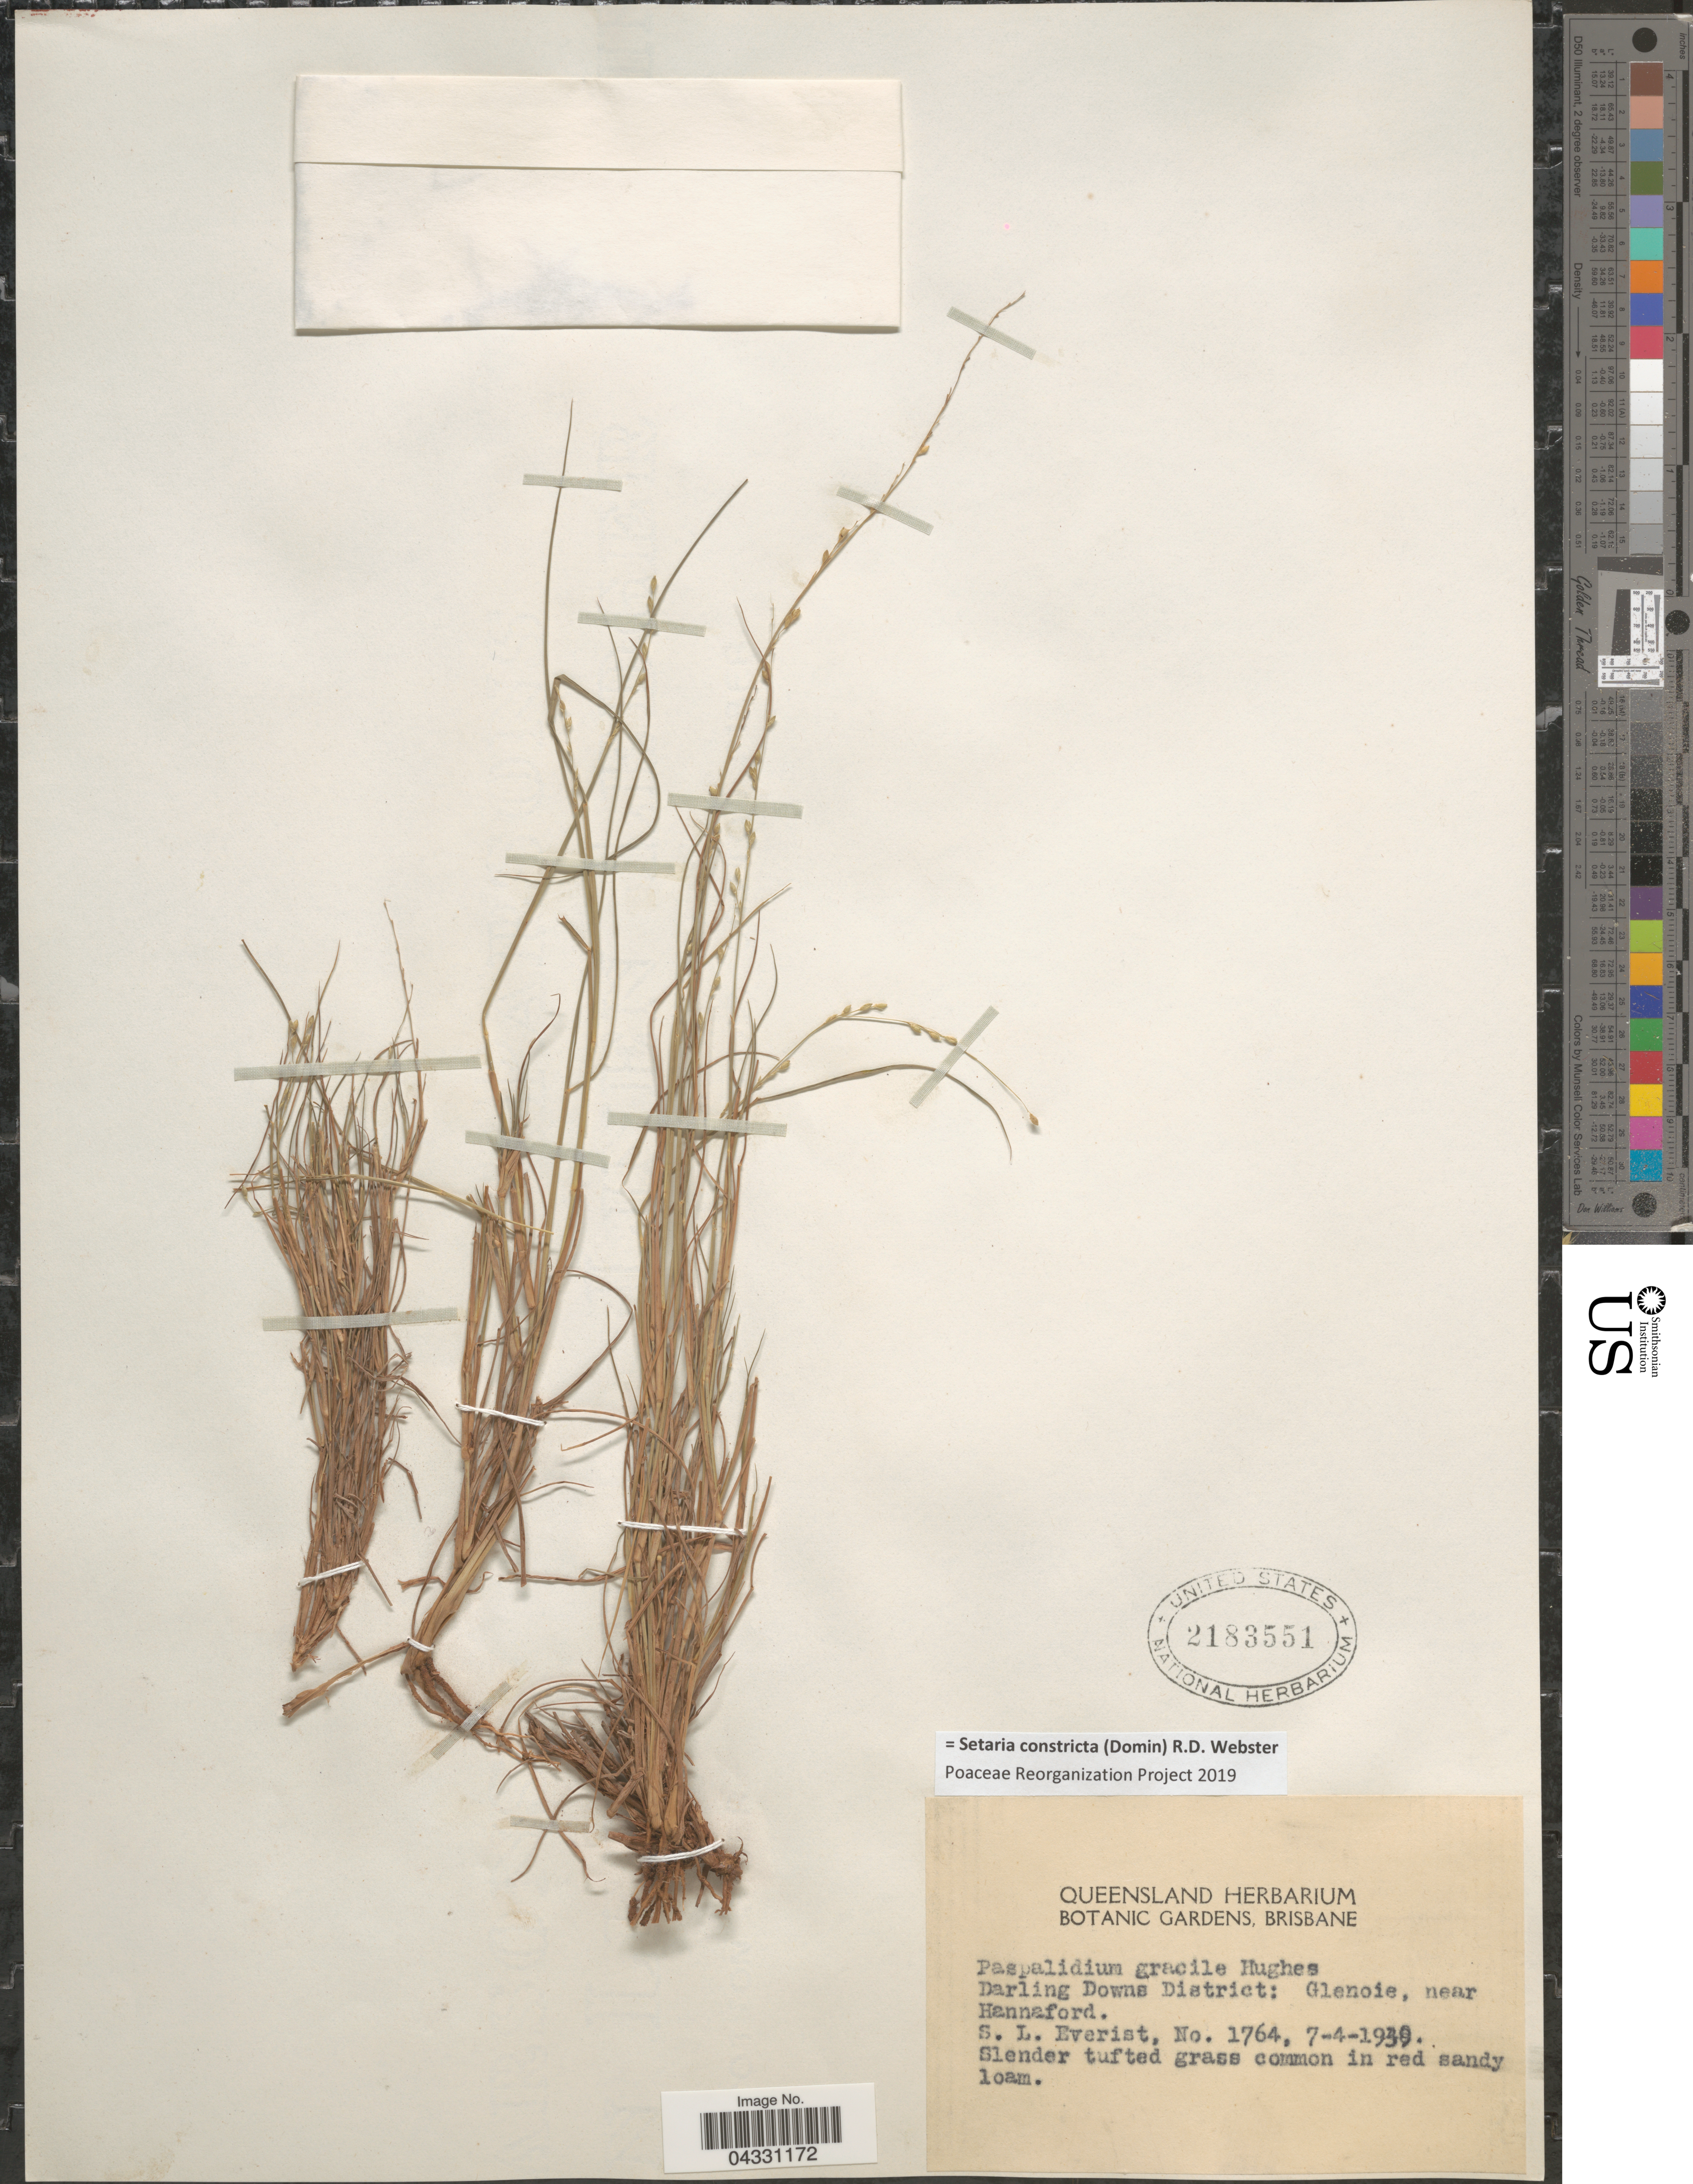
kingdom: Plantae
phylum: Tracheophyta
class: Liliopsida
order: Poales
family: Poaceae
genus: Setaria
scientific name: Setaria constricta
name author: (Domin) R.D. Webster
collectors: S. Everist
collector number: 1764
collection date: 1939-04-07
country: Australia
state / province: Queensland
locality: Darling Downs District: Glenois, near Hannaford.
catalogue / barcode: US 2183551